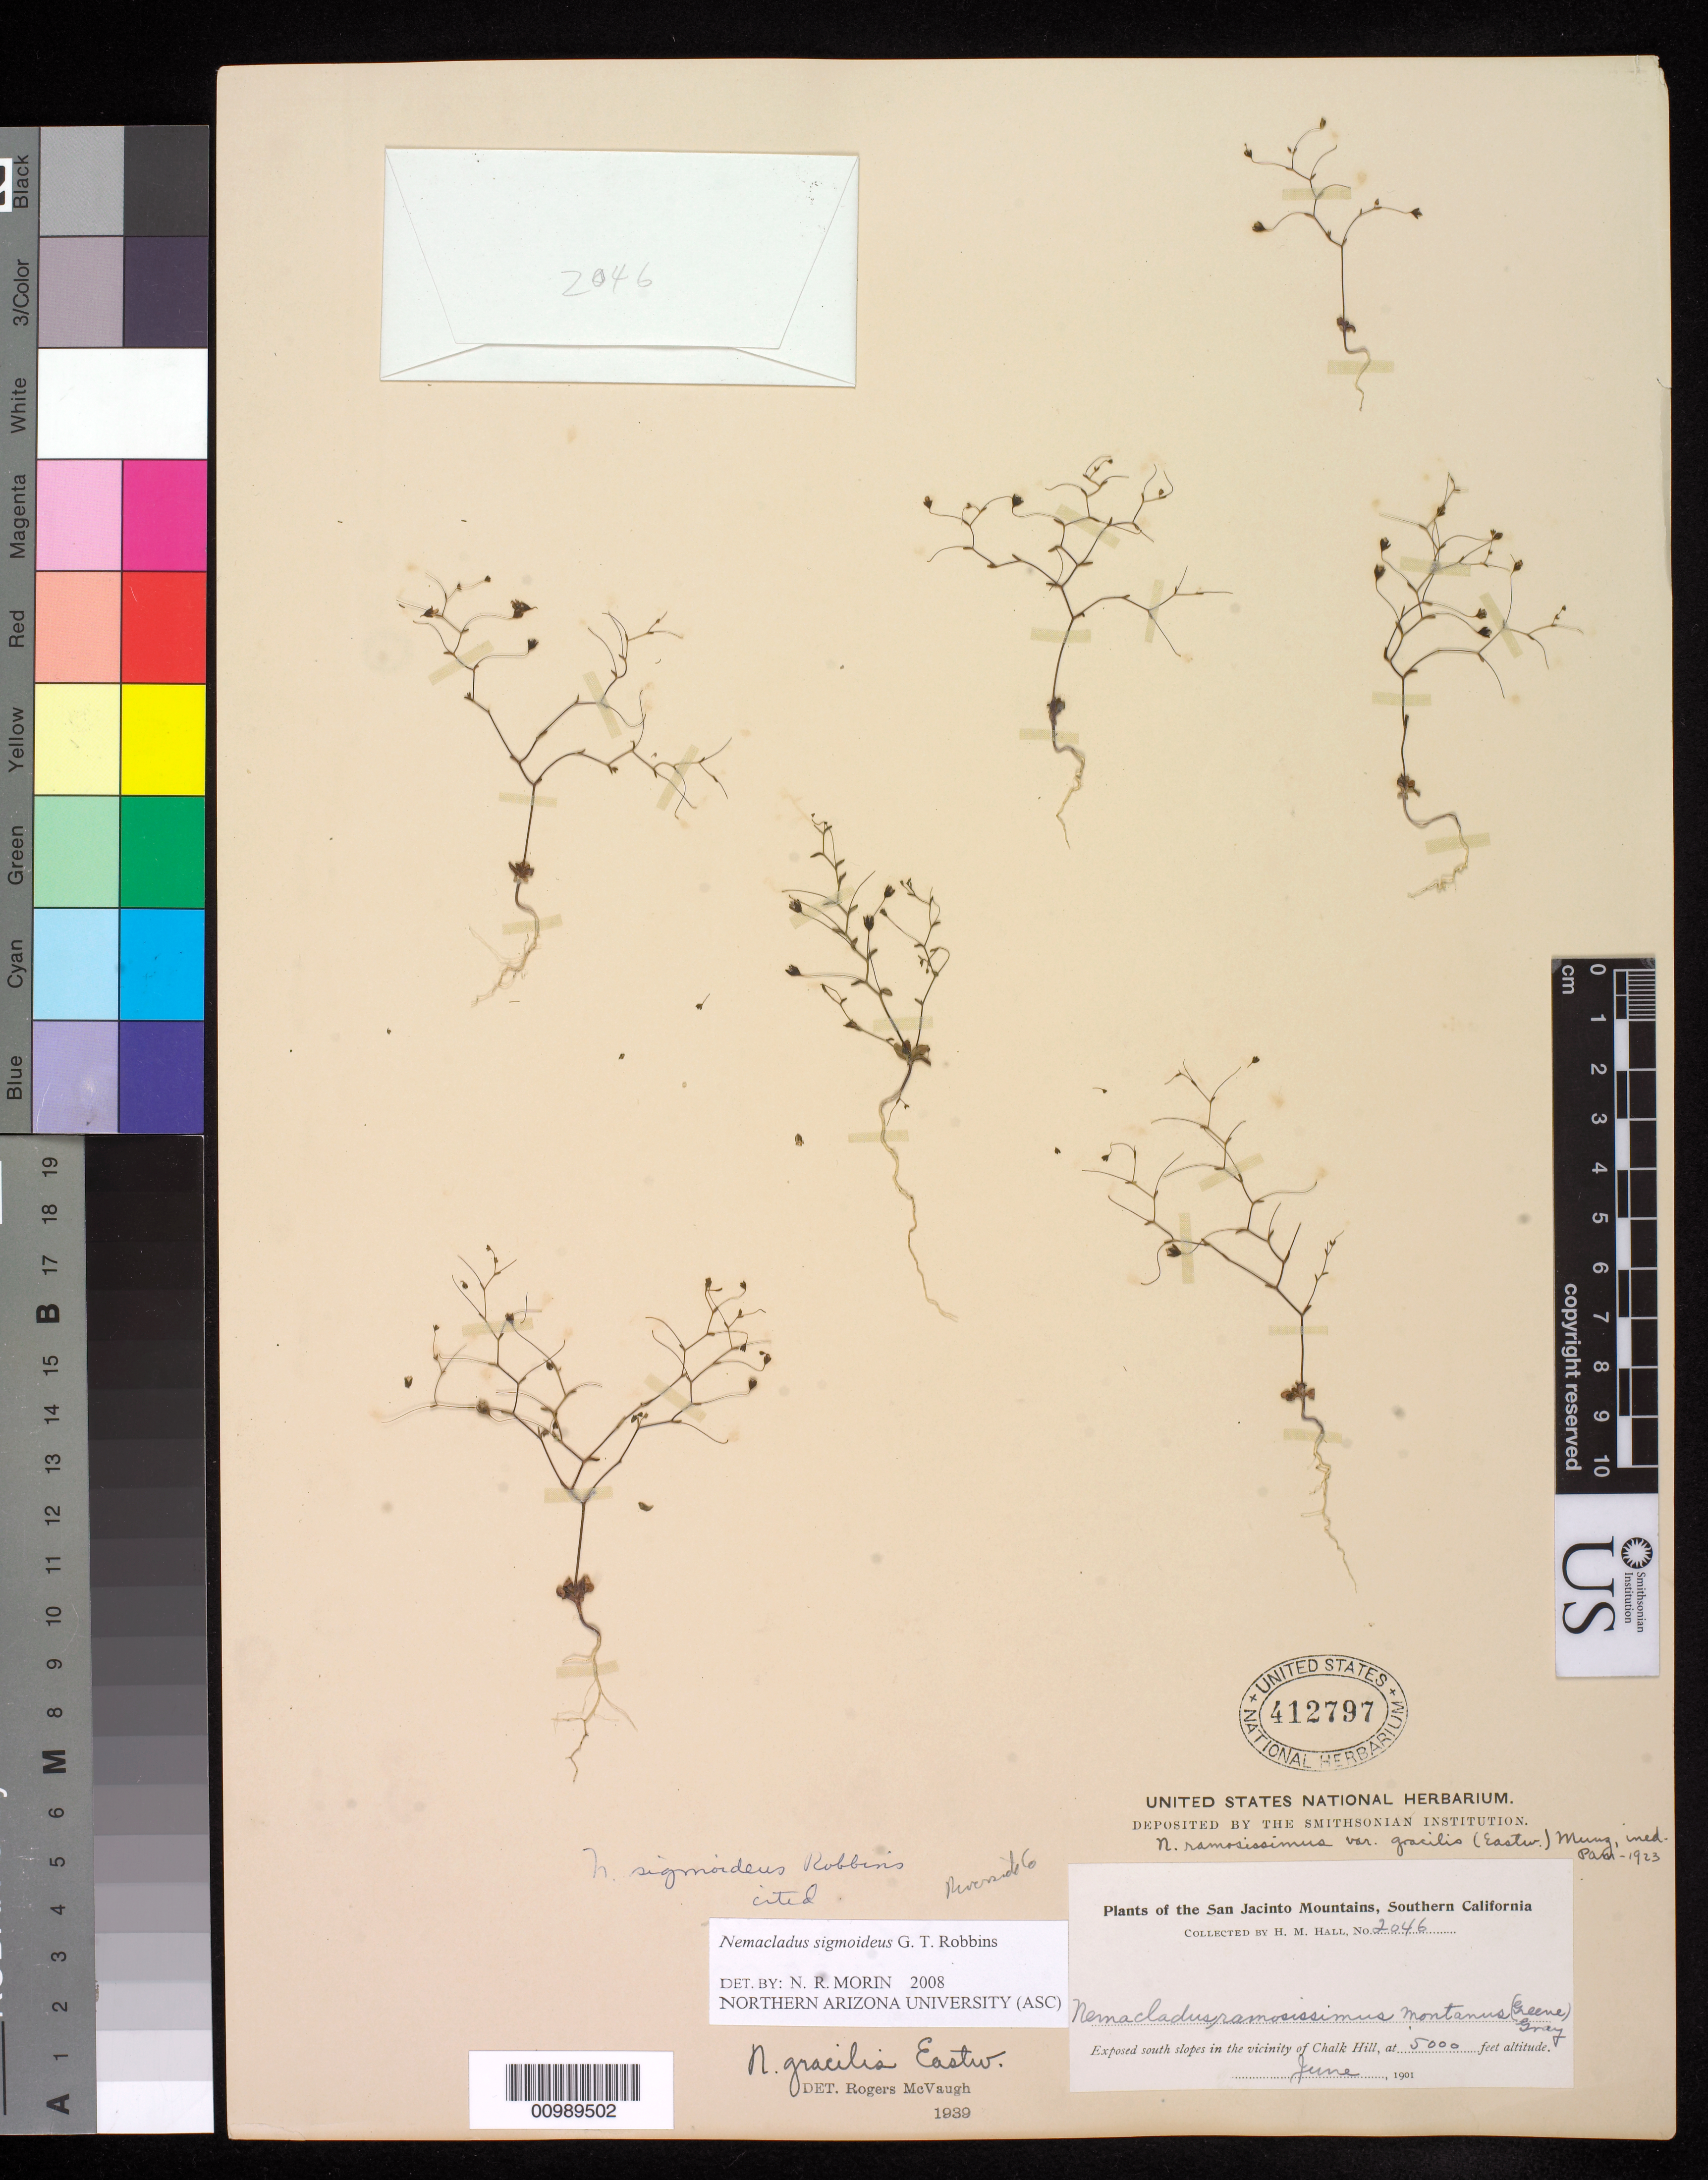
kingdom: Plantae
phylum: Tracheophyta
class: Magnoliopsida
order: Asterales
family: Campanulaceae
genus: Nemacladus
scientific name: Nemacladus sigmoideus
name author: G.T. Robbins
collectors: H. M. Hall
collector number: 2046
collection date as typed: Jun 1901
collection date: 1901-06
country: United States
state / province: California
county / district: Riverside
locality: Exposed south slopes in the vicinity of Chalk Hill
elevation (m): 1524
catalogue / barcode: US 412797